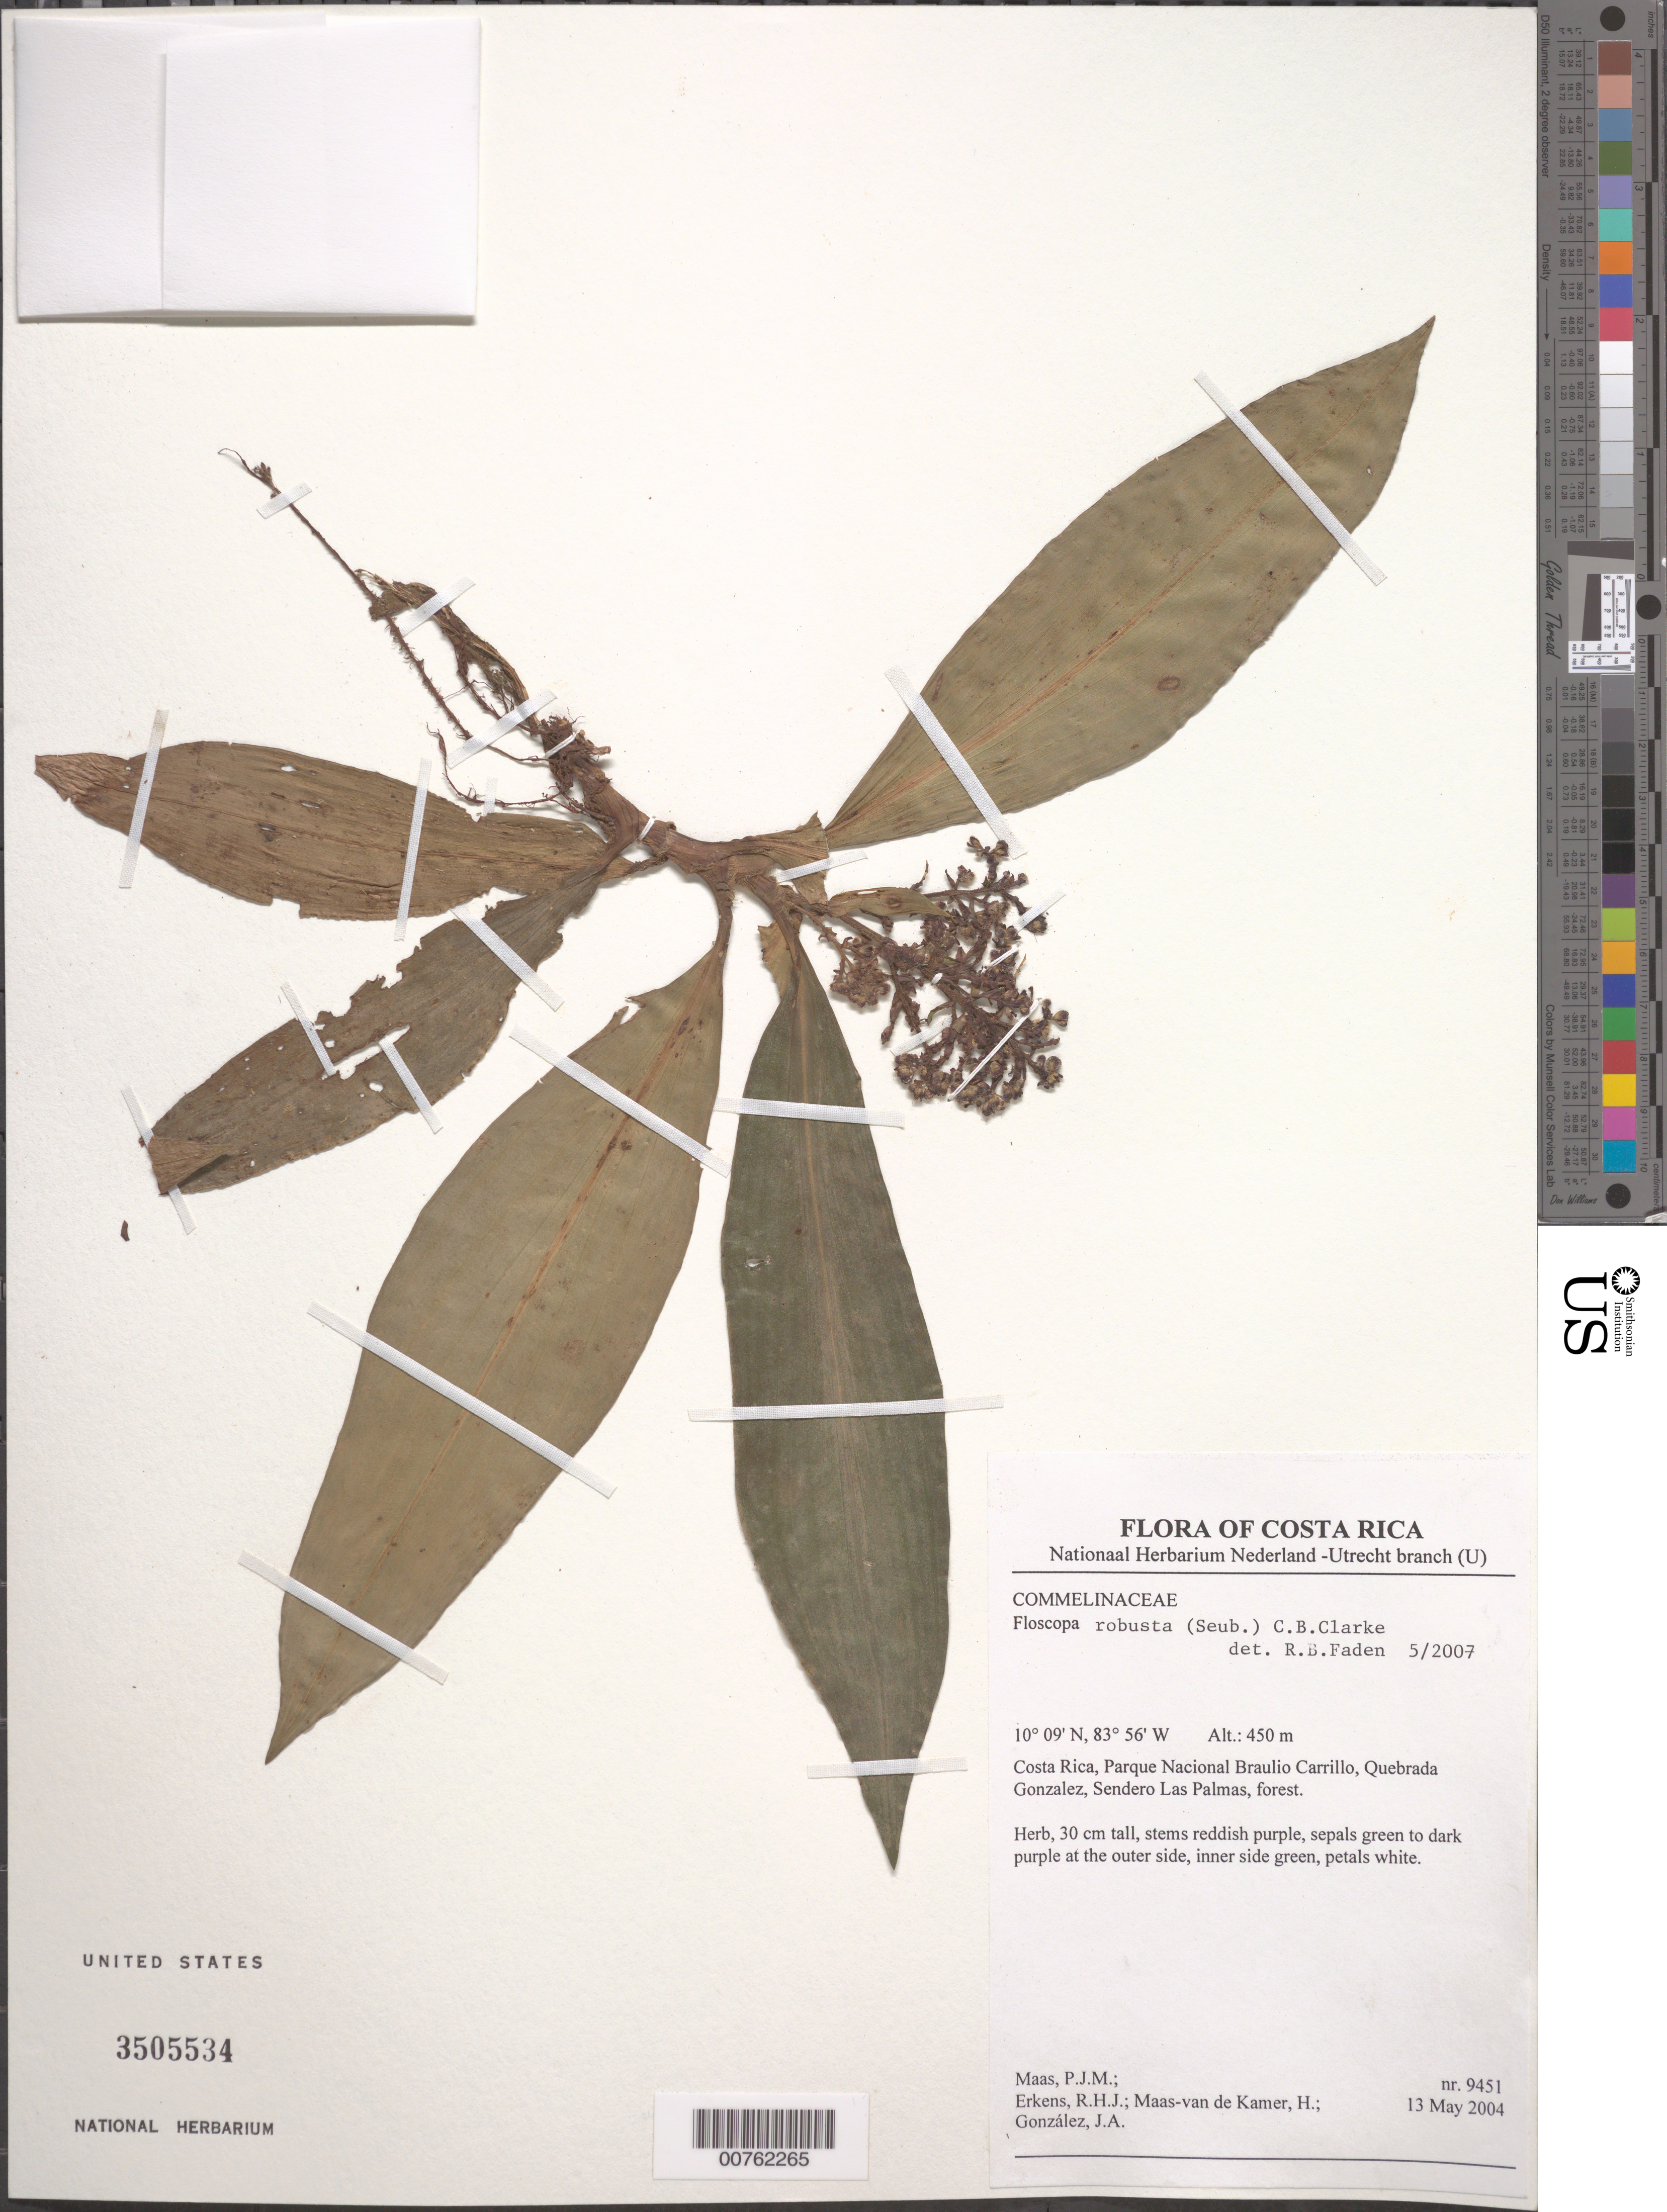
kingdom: Plantae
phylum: Tracheophyta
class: Liliopsida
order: Commelinales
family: Commelinaceae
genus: Floscopa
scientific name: Floscopa robusta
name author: (Seub.) C.B. Clarke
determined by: Faden, Robert B., (US), Smithsonian Institution - National Museum of Natural History (UNITED STATES)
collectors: P. Maas et al.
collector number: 9451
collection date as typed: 13 May 2004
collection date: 2004-05-13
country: Costa Rica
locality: Parque Nacional Braulio Carrillo, Quebrada Gonzalez, Sendero Las Palmas, forest.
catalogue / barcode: US 3505534